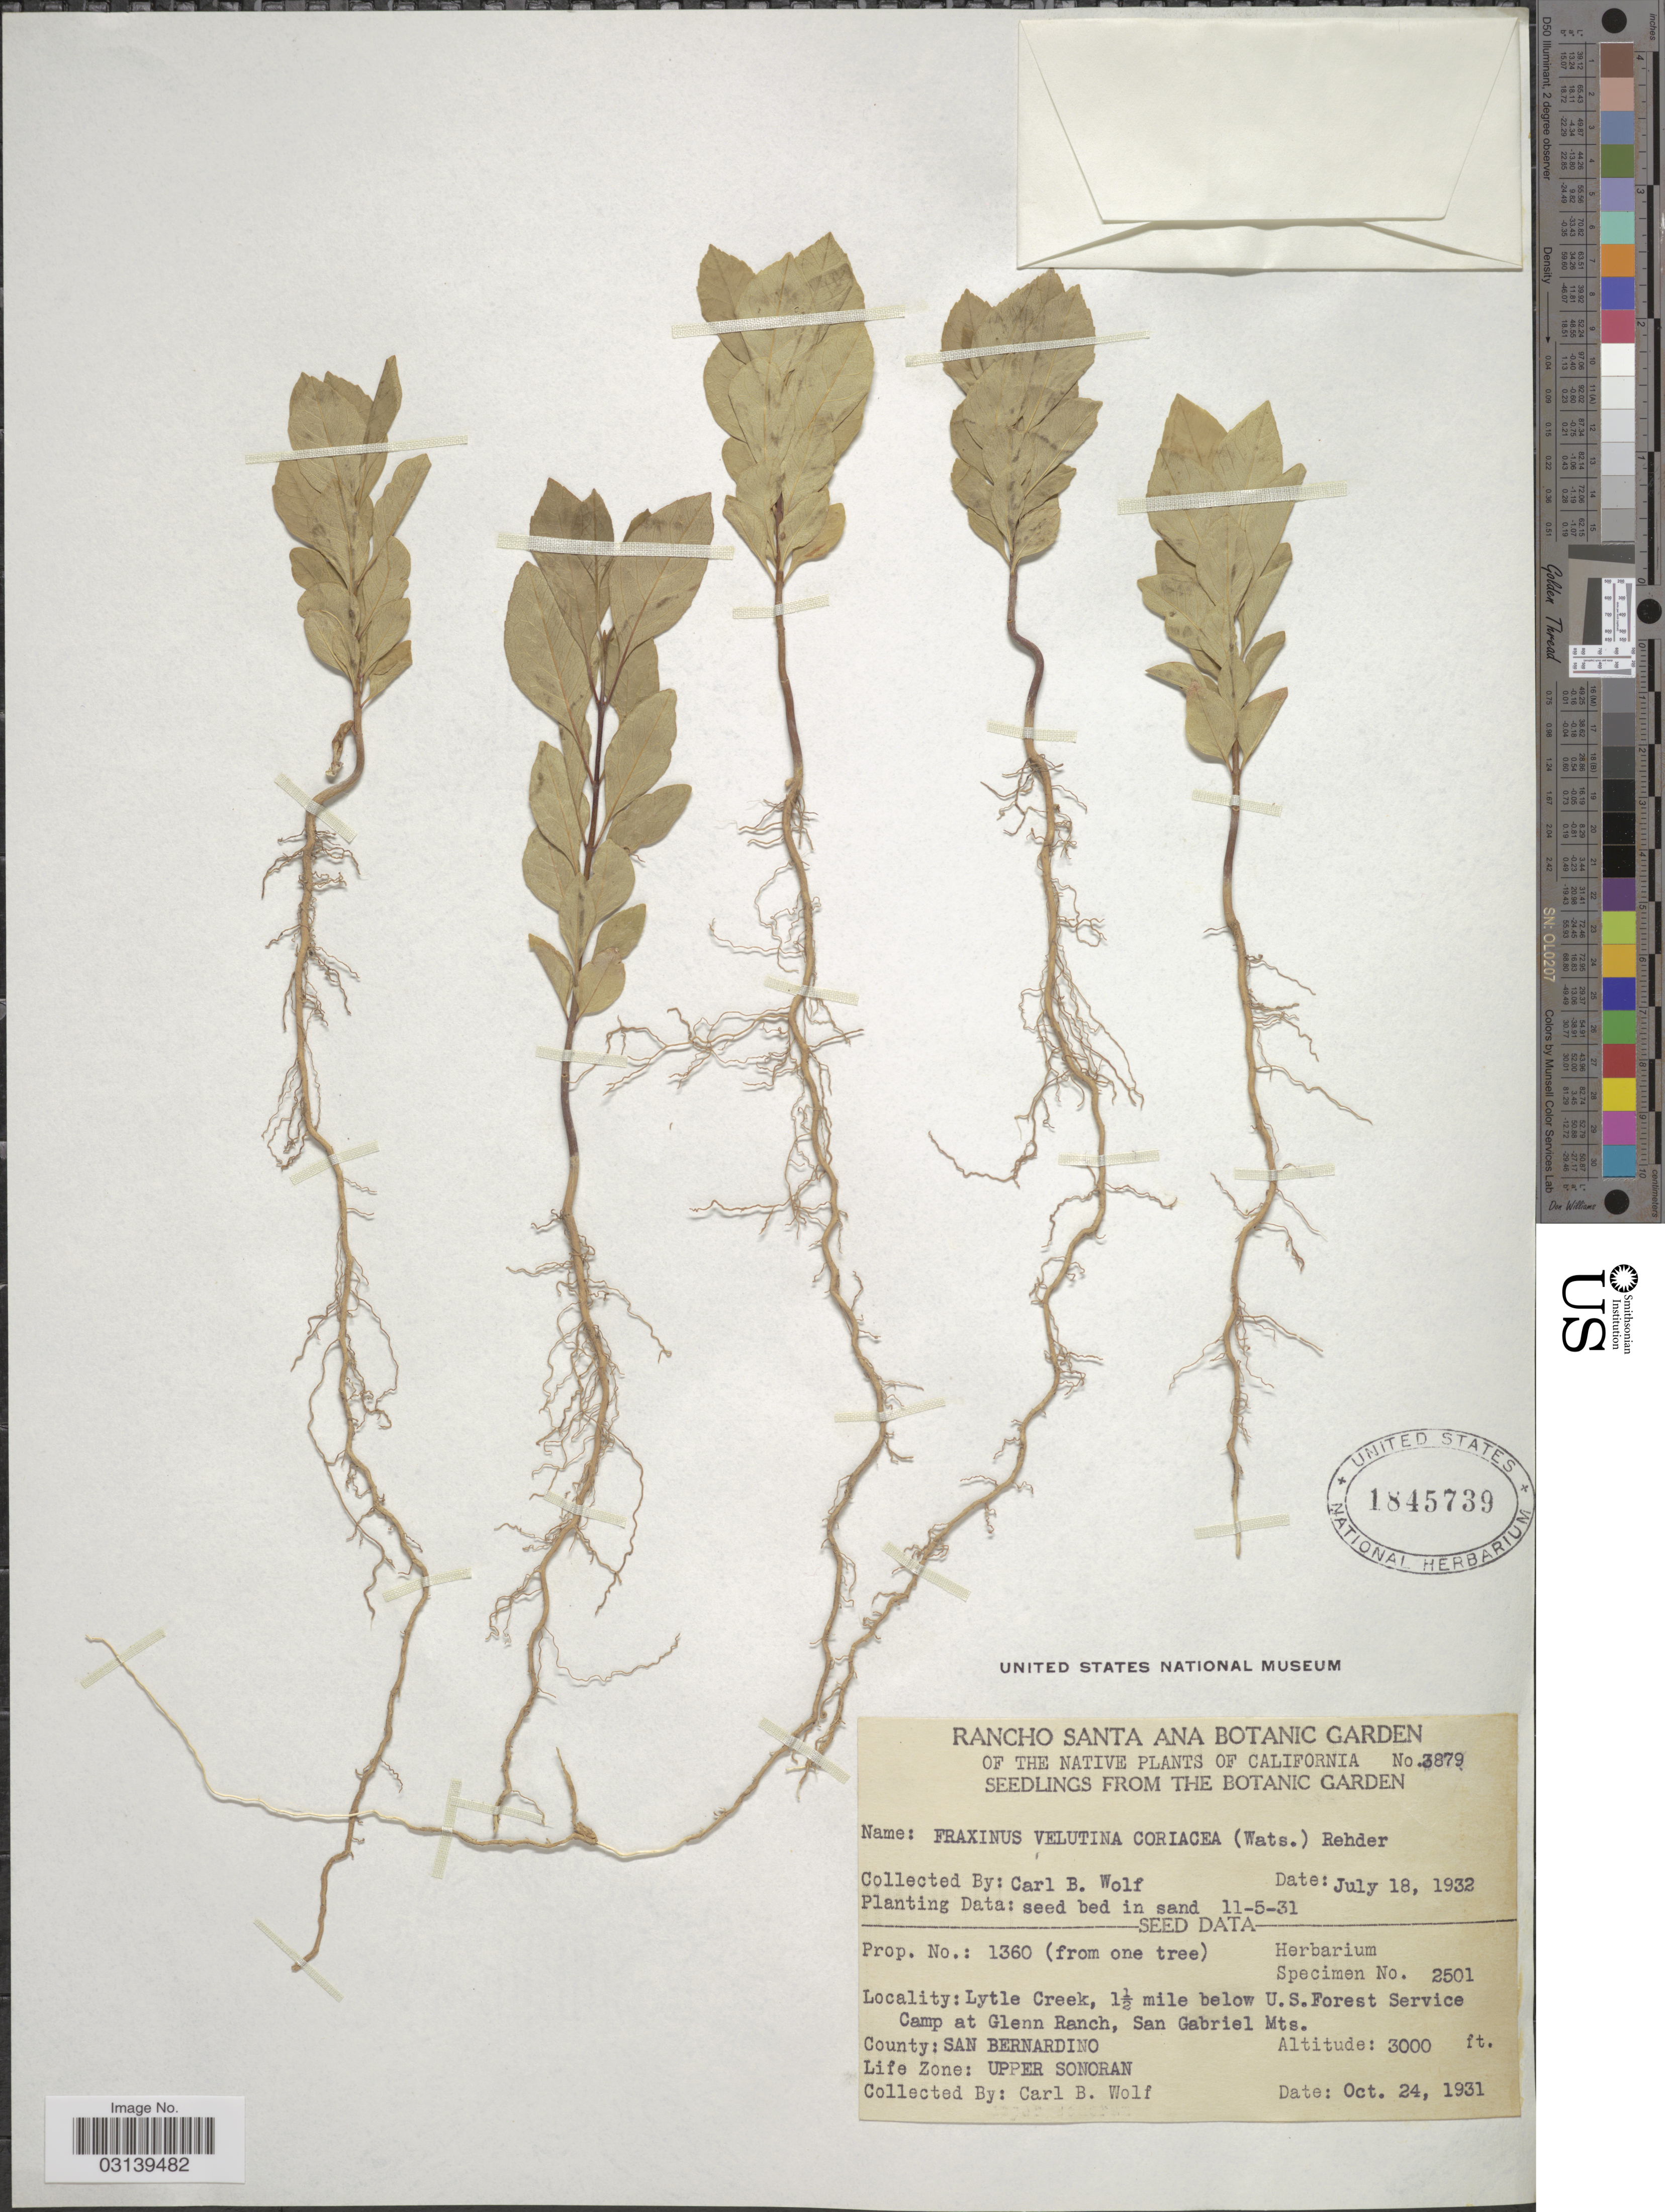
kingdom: Plantae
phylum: Tracheophyta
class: Magnoliopsida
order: Lamiales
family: Oleaceae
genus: Fraxinus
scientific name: Fraxinus velutina var. coriacea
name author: (S. Watson) Rehder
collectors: C. B. Wolf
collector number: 3879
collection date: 1931-10-24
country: United States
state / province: California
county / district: San Bernardino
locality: Lytle Creek, 1½ mile below U.S. Forest Service Camp at Glenn Ranch, San Gabriel Mts., County: San Bernardino, Life Zone: Upper Sonoran.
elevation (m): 914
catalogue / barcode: US 1845739